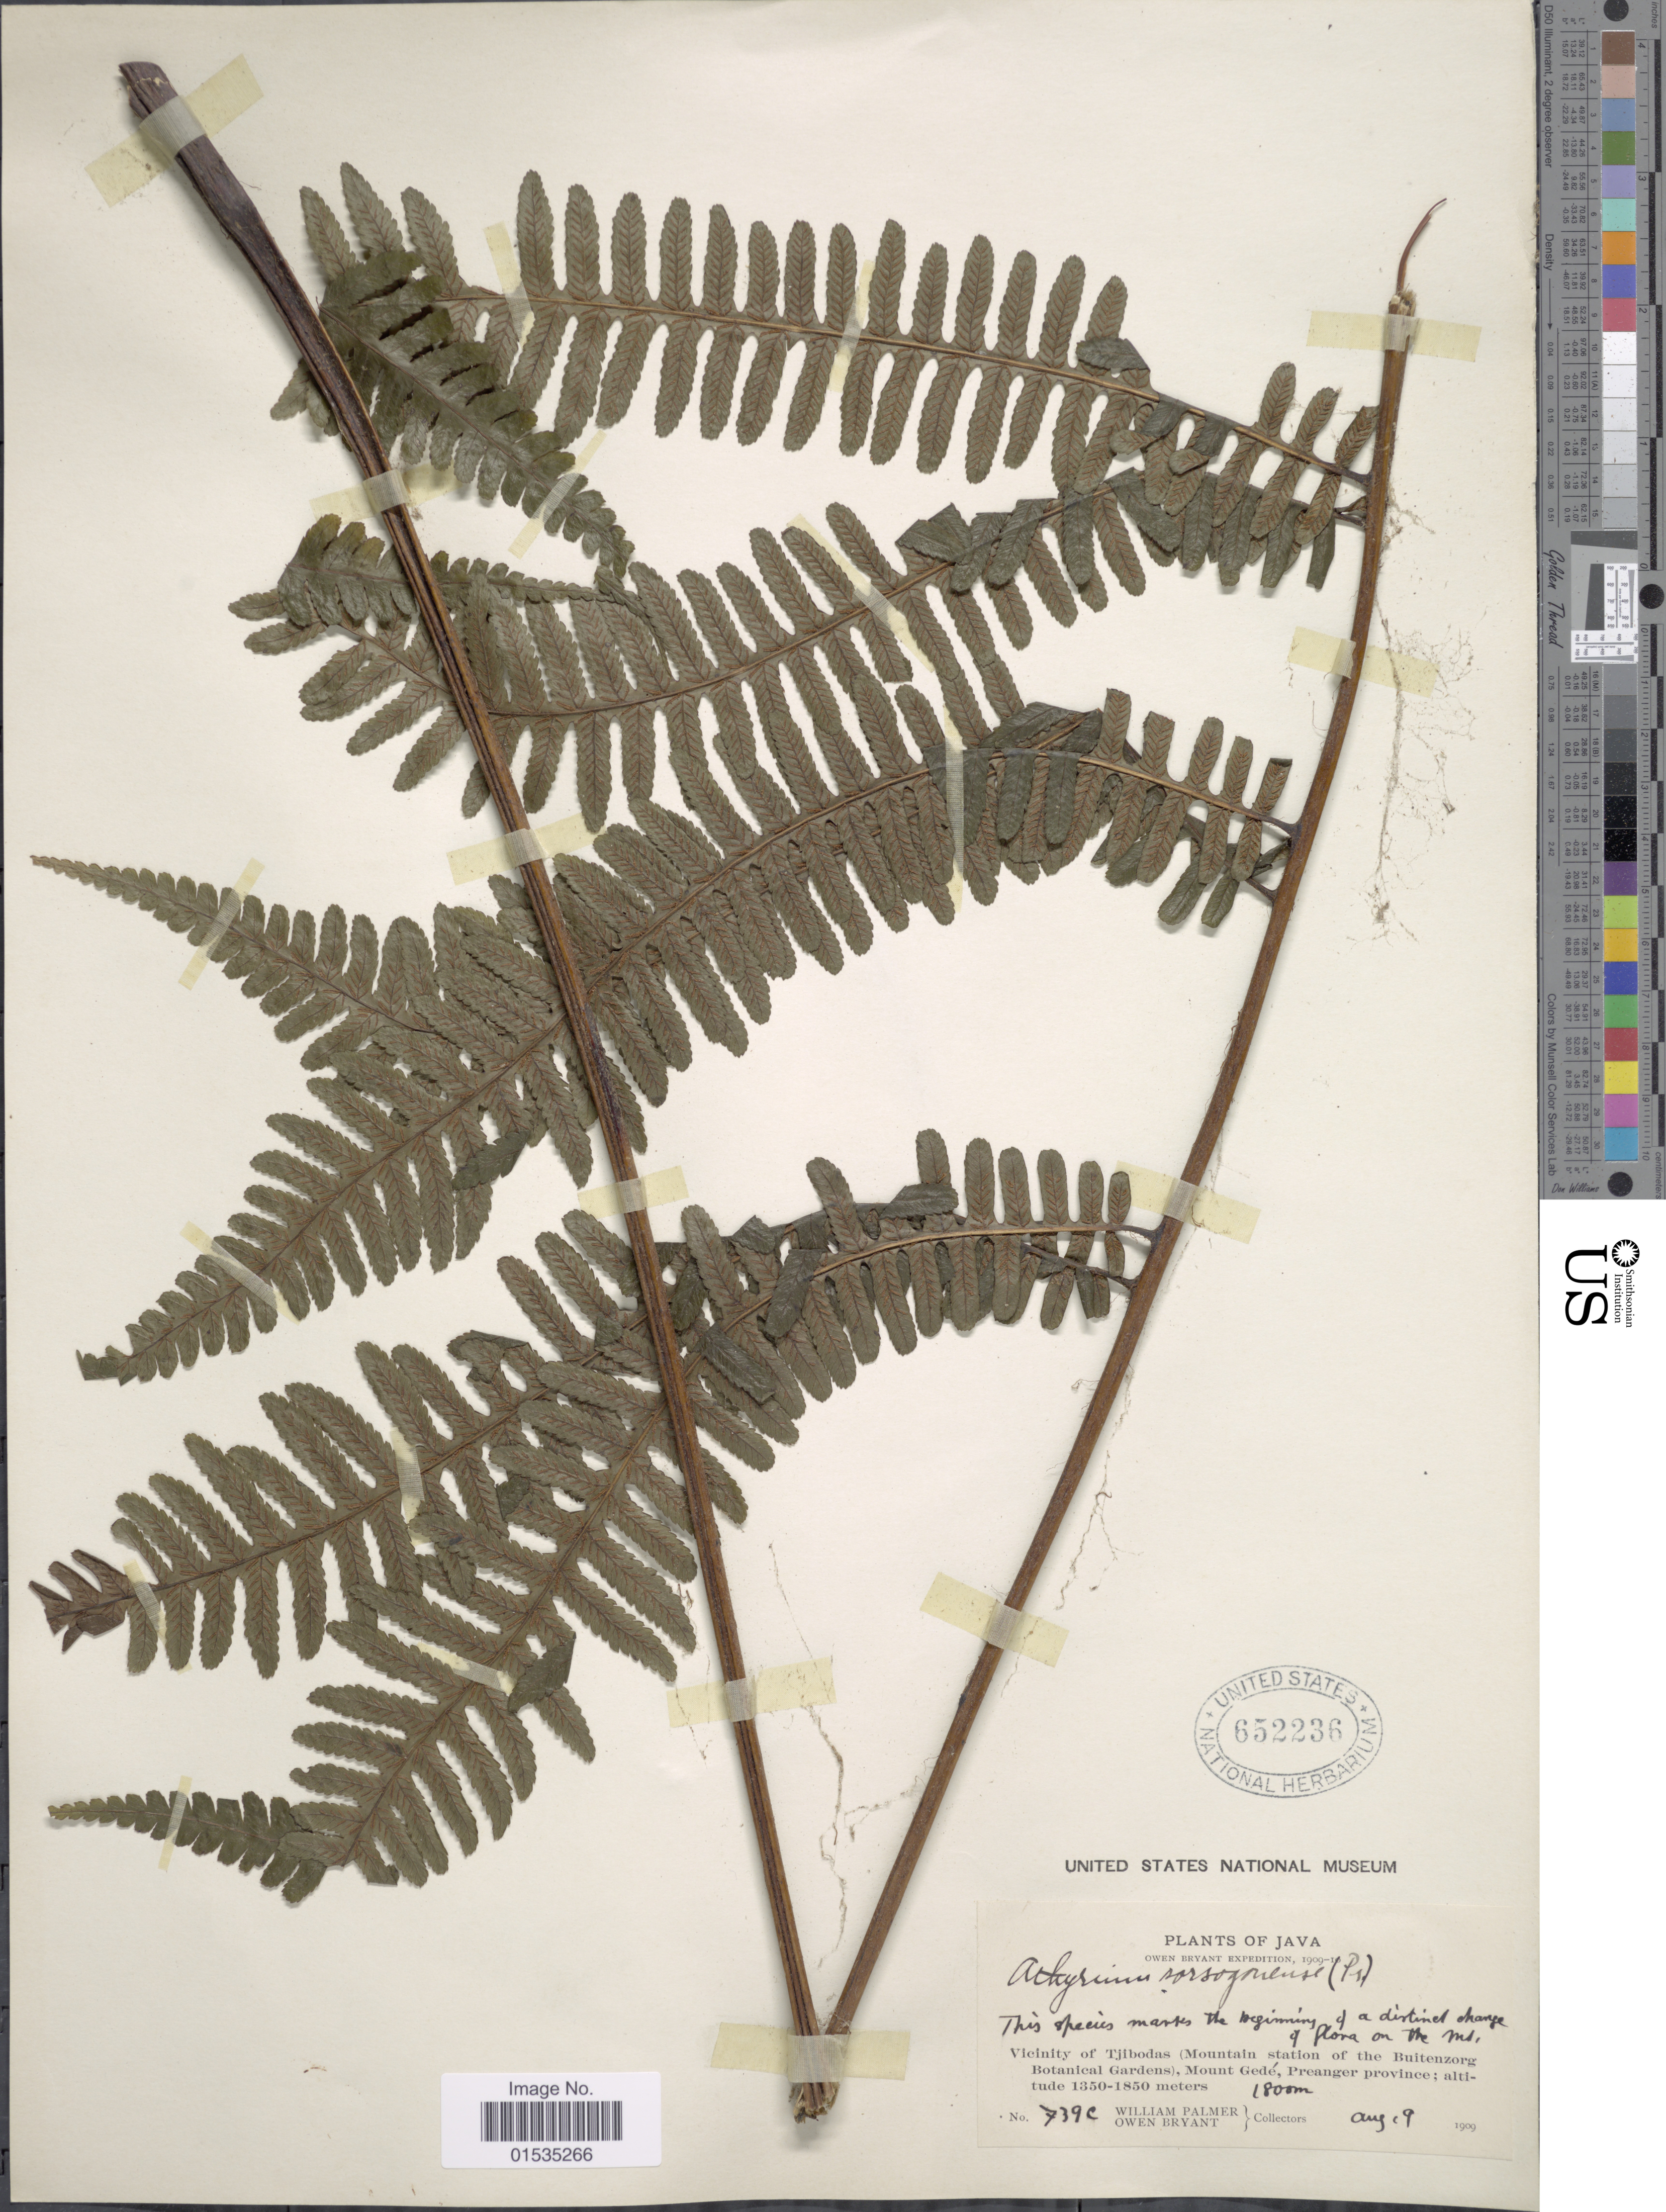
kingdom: Plantae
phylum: Tracheophyta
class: Polypodiopsida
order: Polypodiales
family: Athyriaceae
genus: Diplazium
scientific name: Diplazium speciosum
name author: Brack. in Wilkes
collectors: W. Palmer & O. Bryant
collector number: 739C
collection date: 1909-08-09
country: Indonesia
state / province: Java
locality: Vicinity of Tjibodas (Mountains station of the Buitenzorg Botanical Gardens), Mount Gedé, Preanger Province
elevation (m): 1800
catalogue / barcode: US 652236